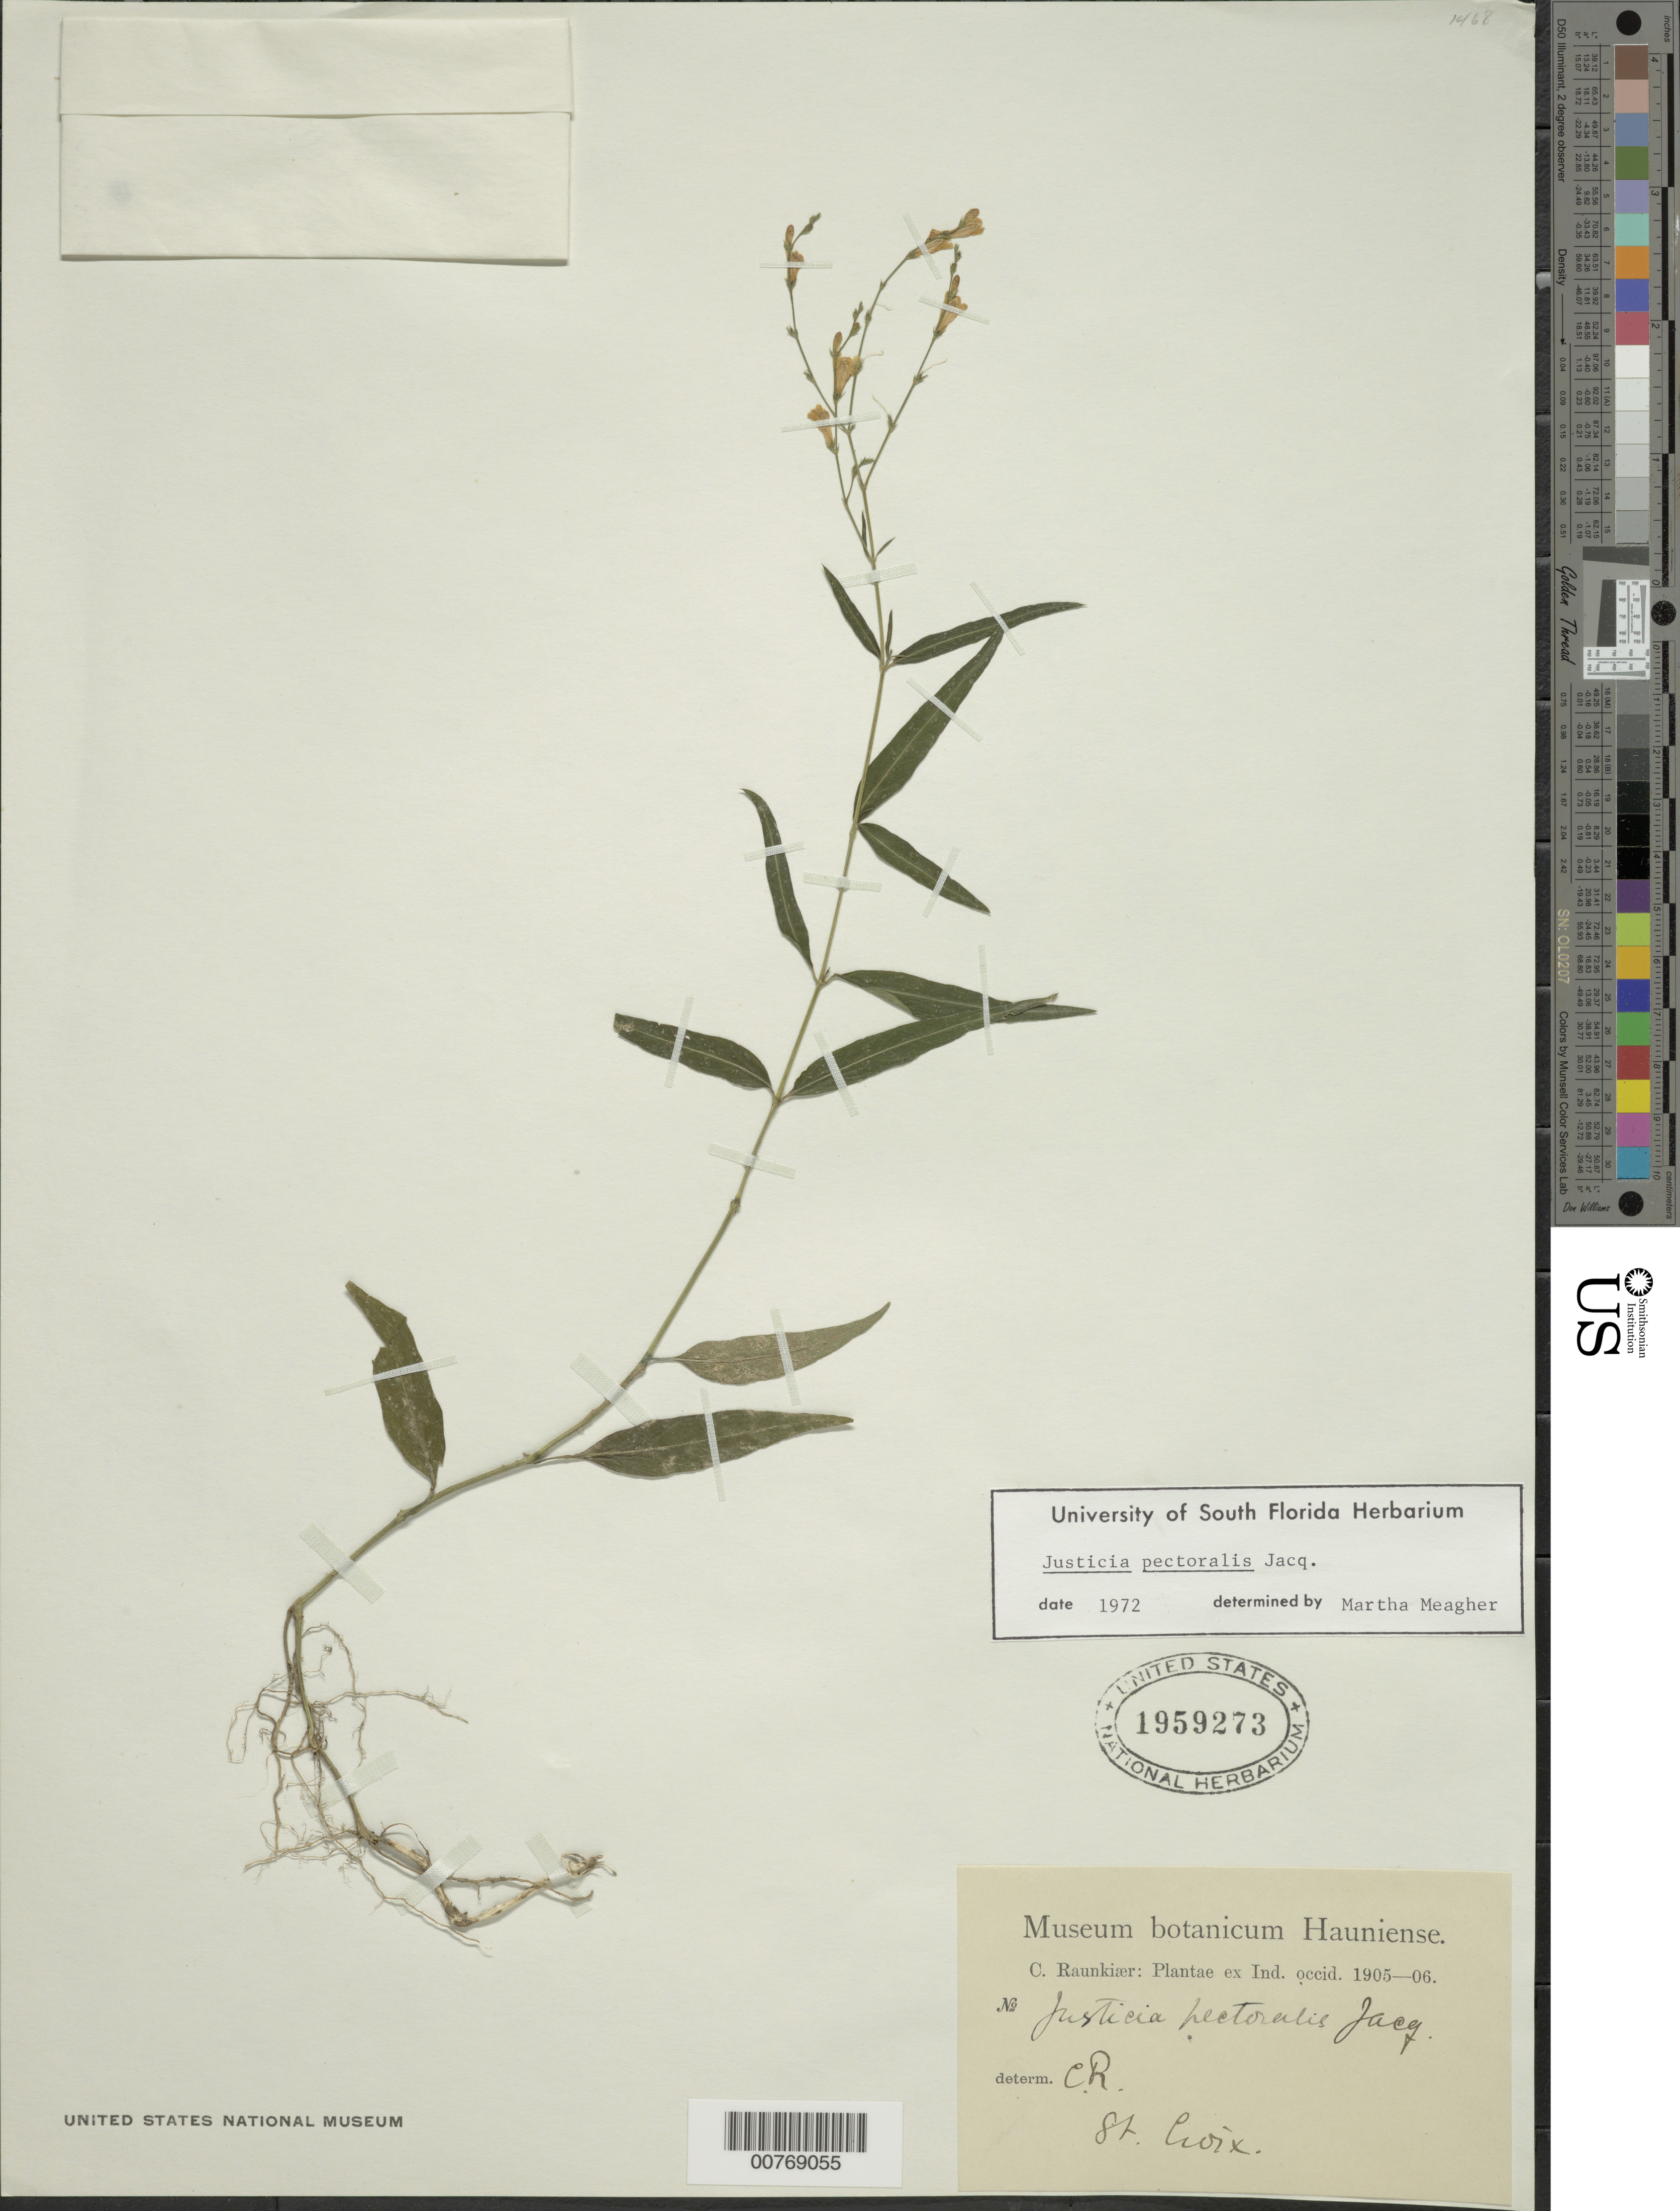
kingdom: Plantae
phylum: Tracheophyta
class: Magnoliopsida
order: Lamiales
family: Acanthaceae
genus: Justicia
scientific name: Justicia pectoralis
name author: Jacq.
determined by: Meagher, M.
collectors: C. Raunkiær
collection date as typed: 1905 to -- --- 1906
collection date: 1905/1906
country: U.S. Virgin Islands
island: St. Croix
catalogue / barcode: US 1959273